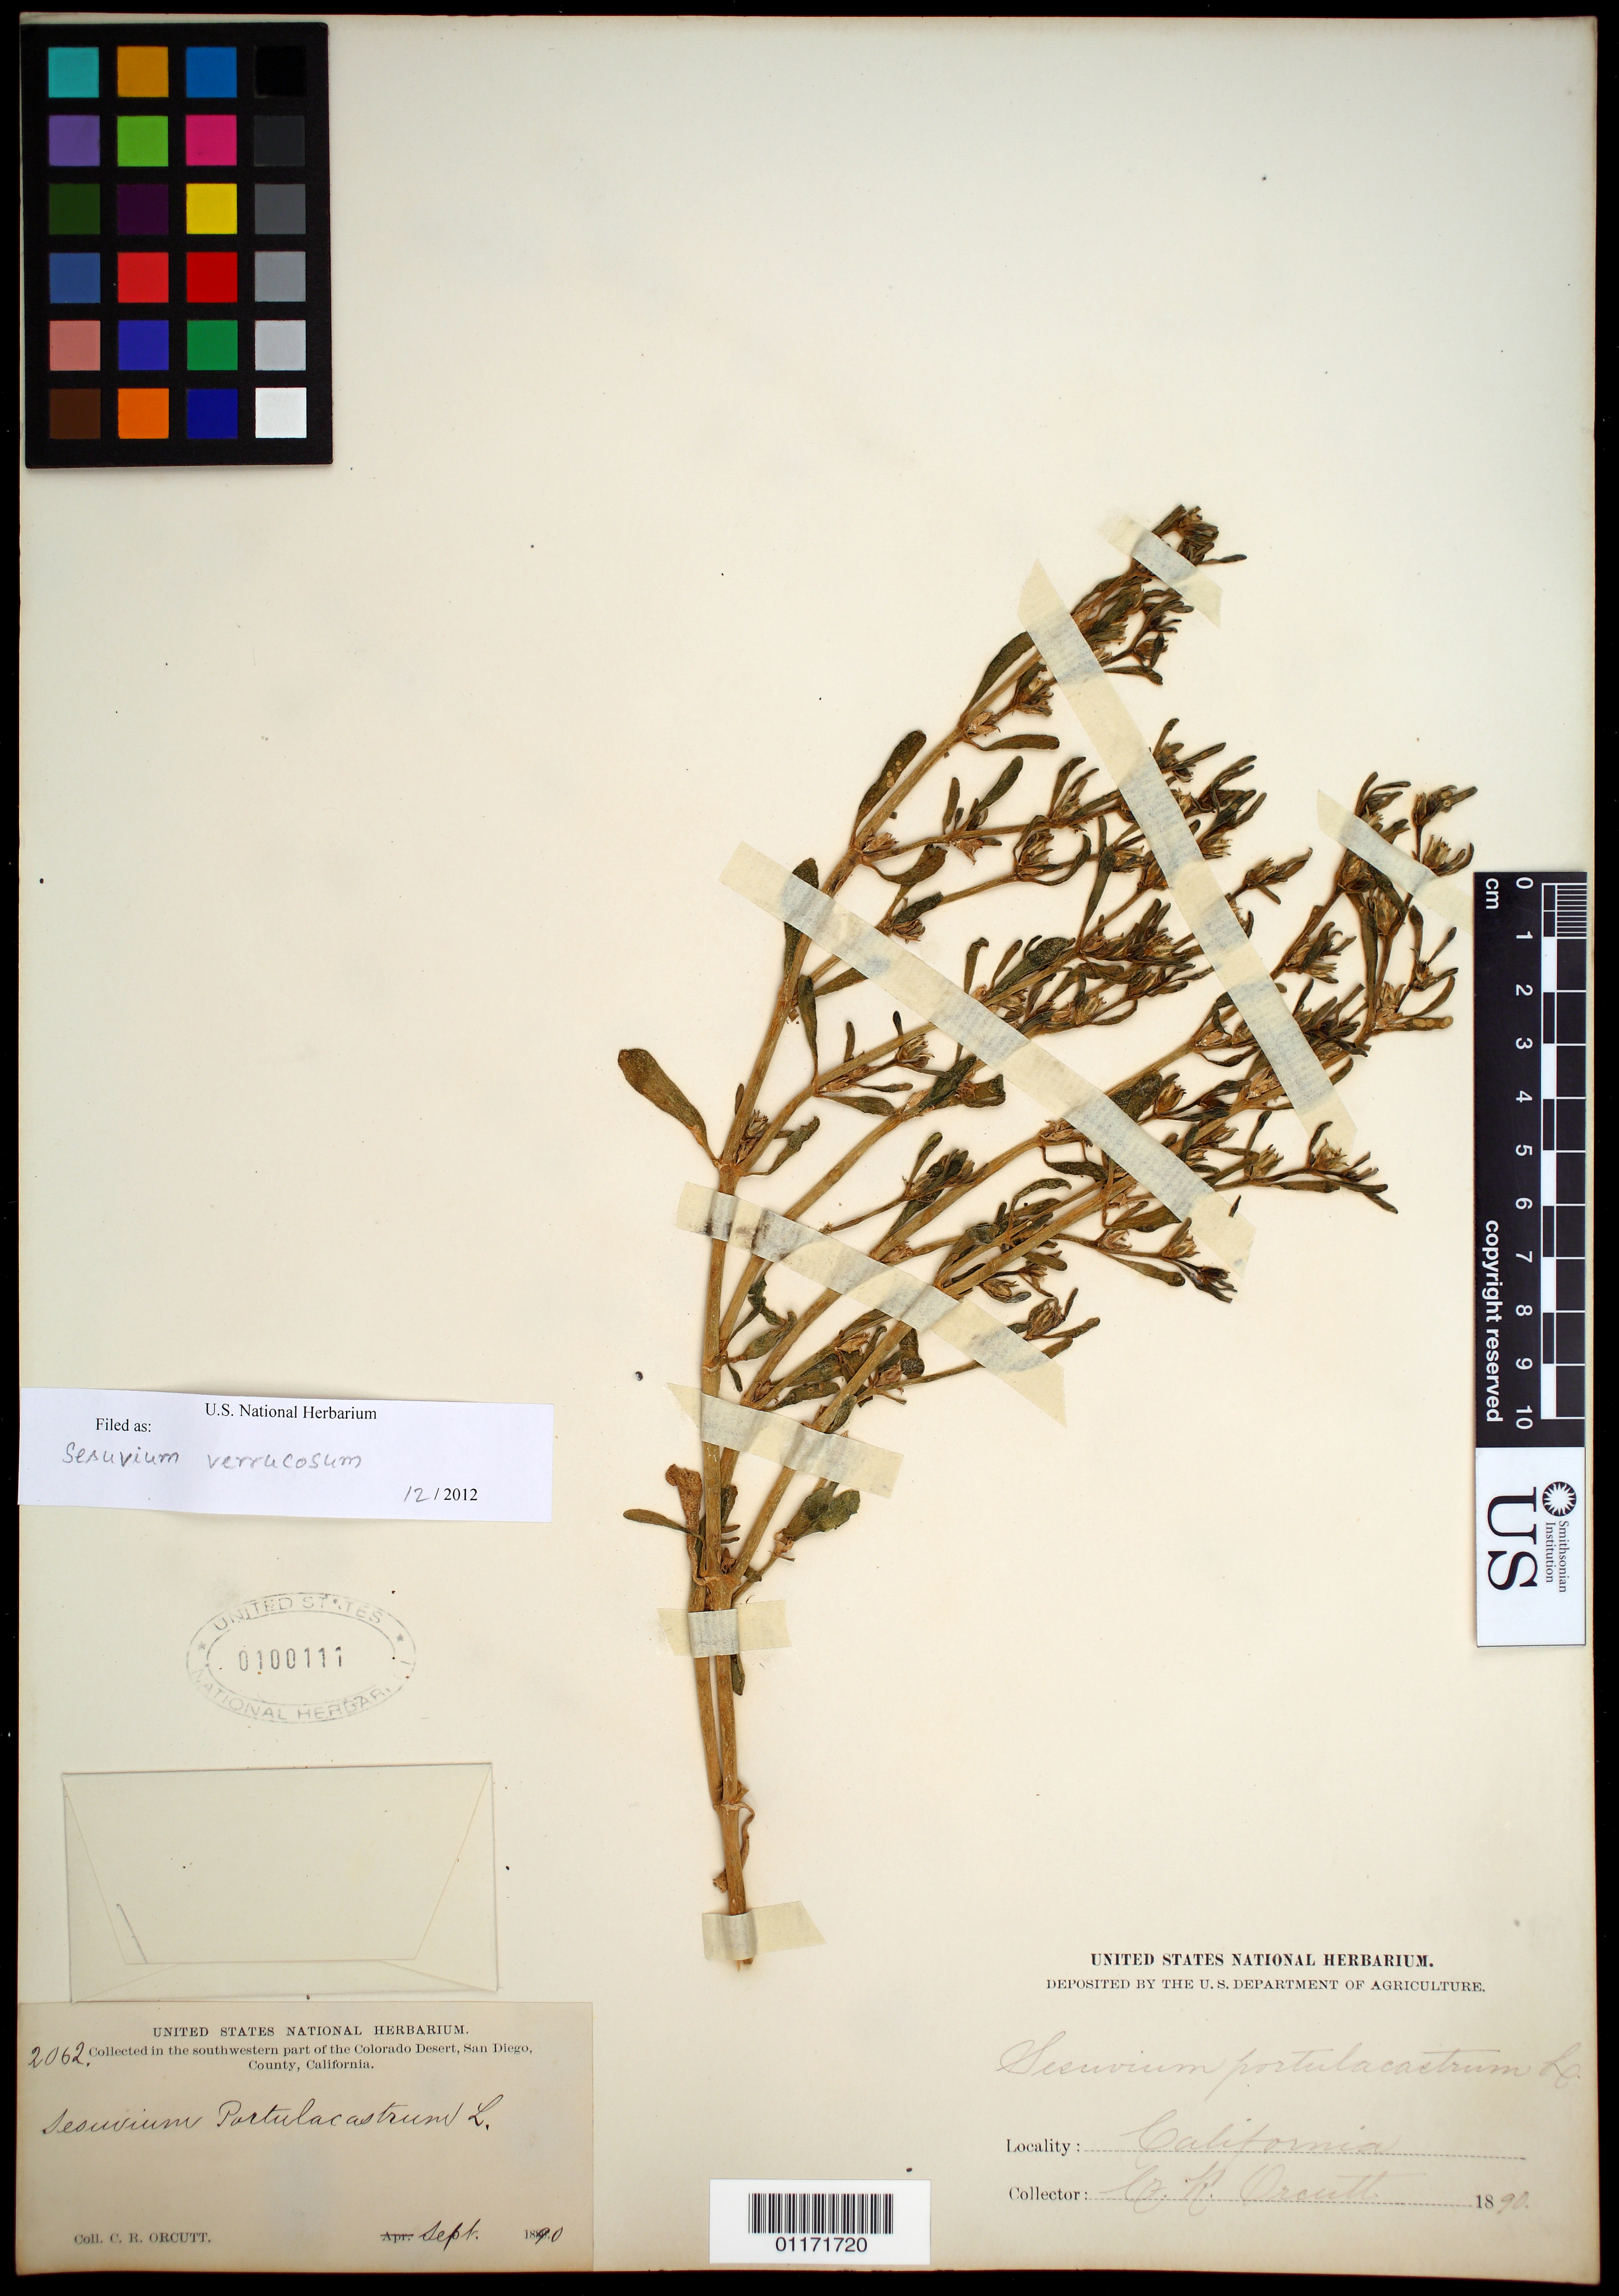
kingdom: Plantae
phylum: Tracheophyta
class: Magnoliopsida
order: Caryophyllales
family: Aizoaceae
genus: Sesuvium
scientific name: Sesuvium revolutifolium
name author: Ortega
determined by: Strong, Mark T., (BOT), Smithsonian Institution - National Museum of Natural History (UNITED STATES)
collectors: C. R. Orcutt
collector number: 2062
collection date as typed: Sep 1890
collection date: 1890-09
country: United States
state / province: California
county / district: San Diego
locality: SW part of Colorado Desert.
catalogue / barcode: US 100111